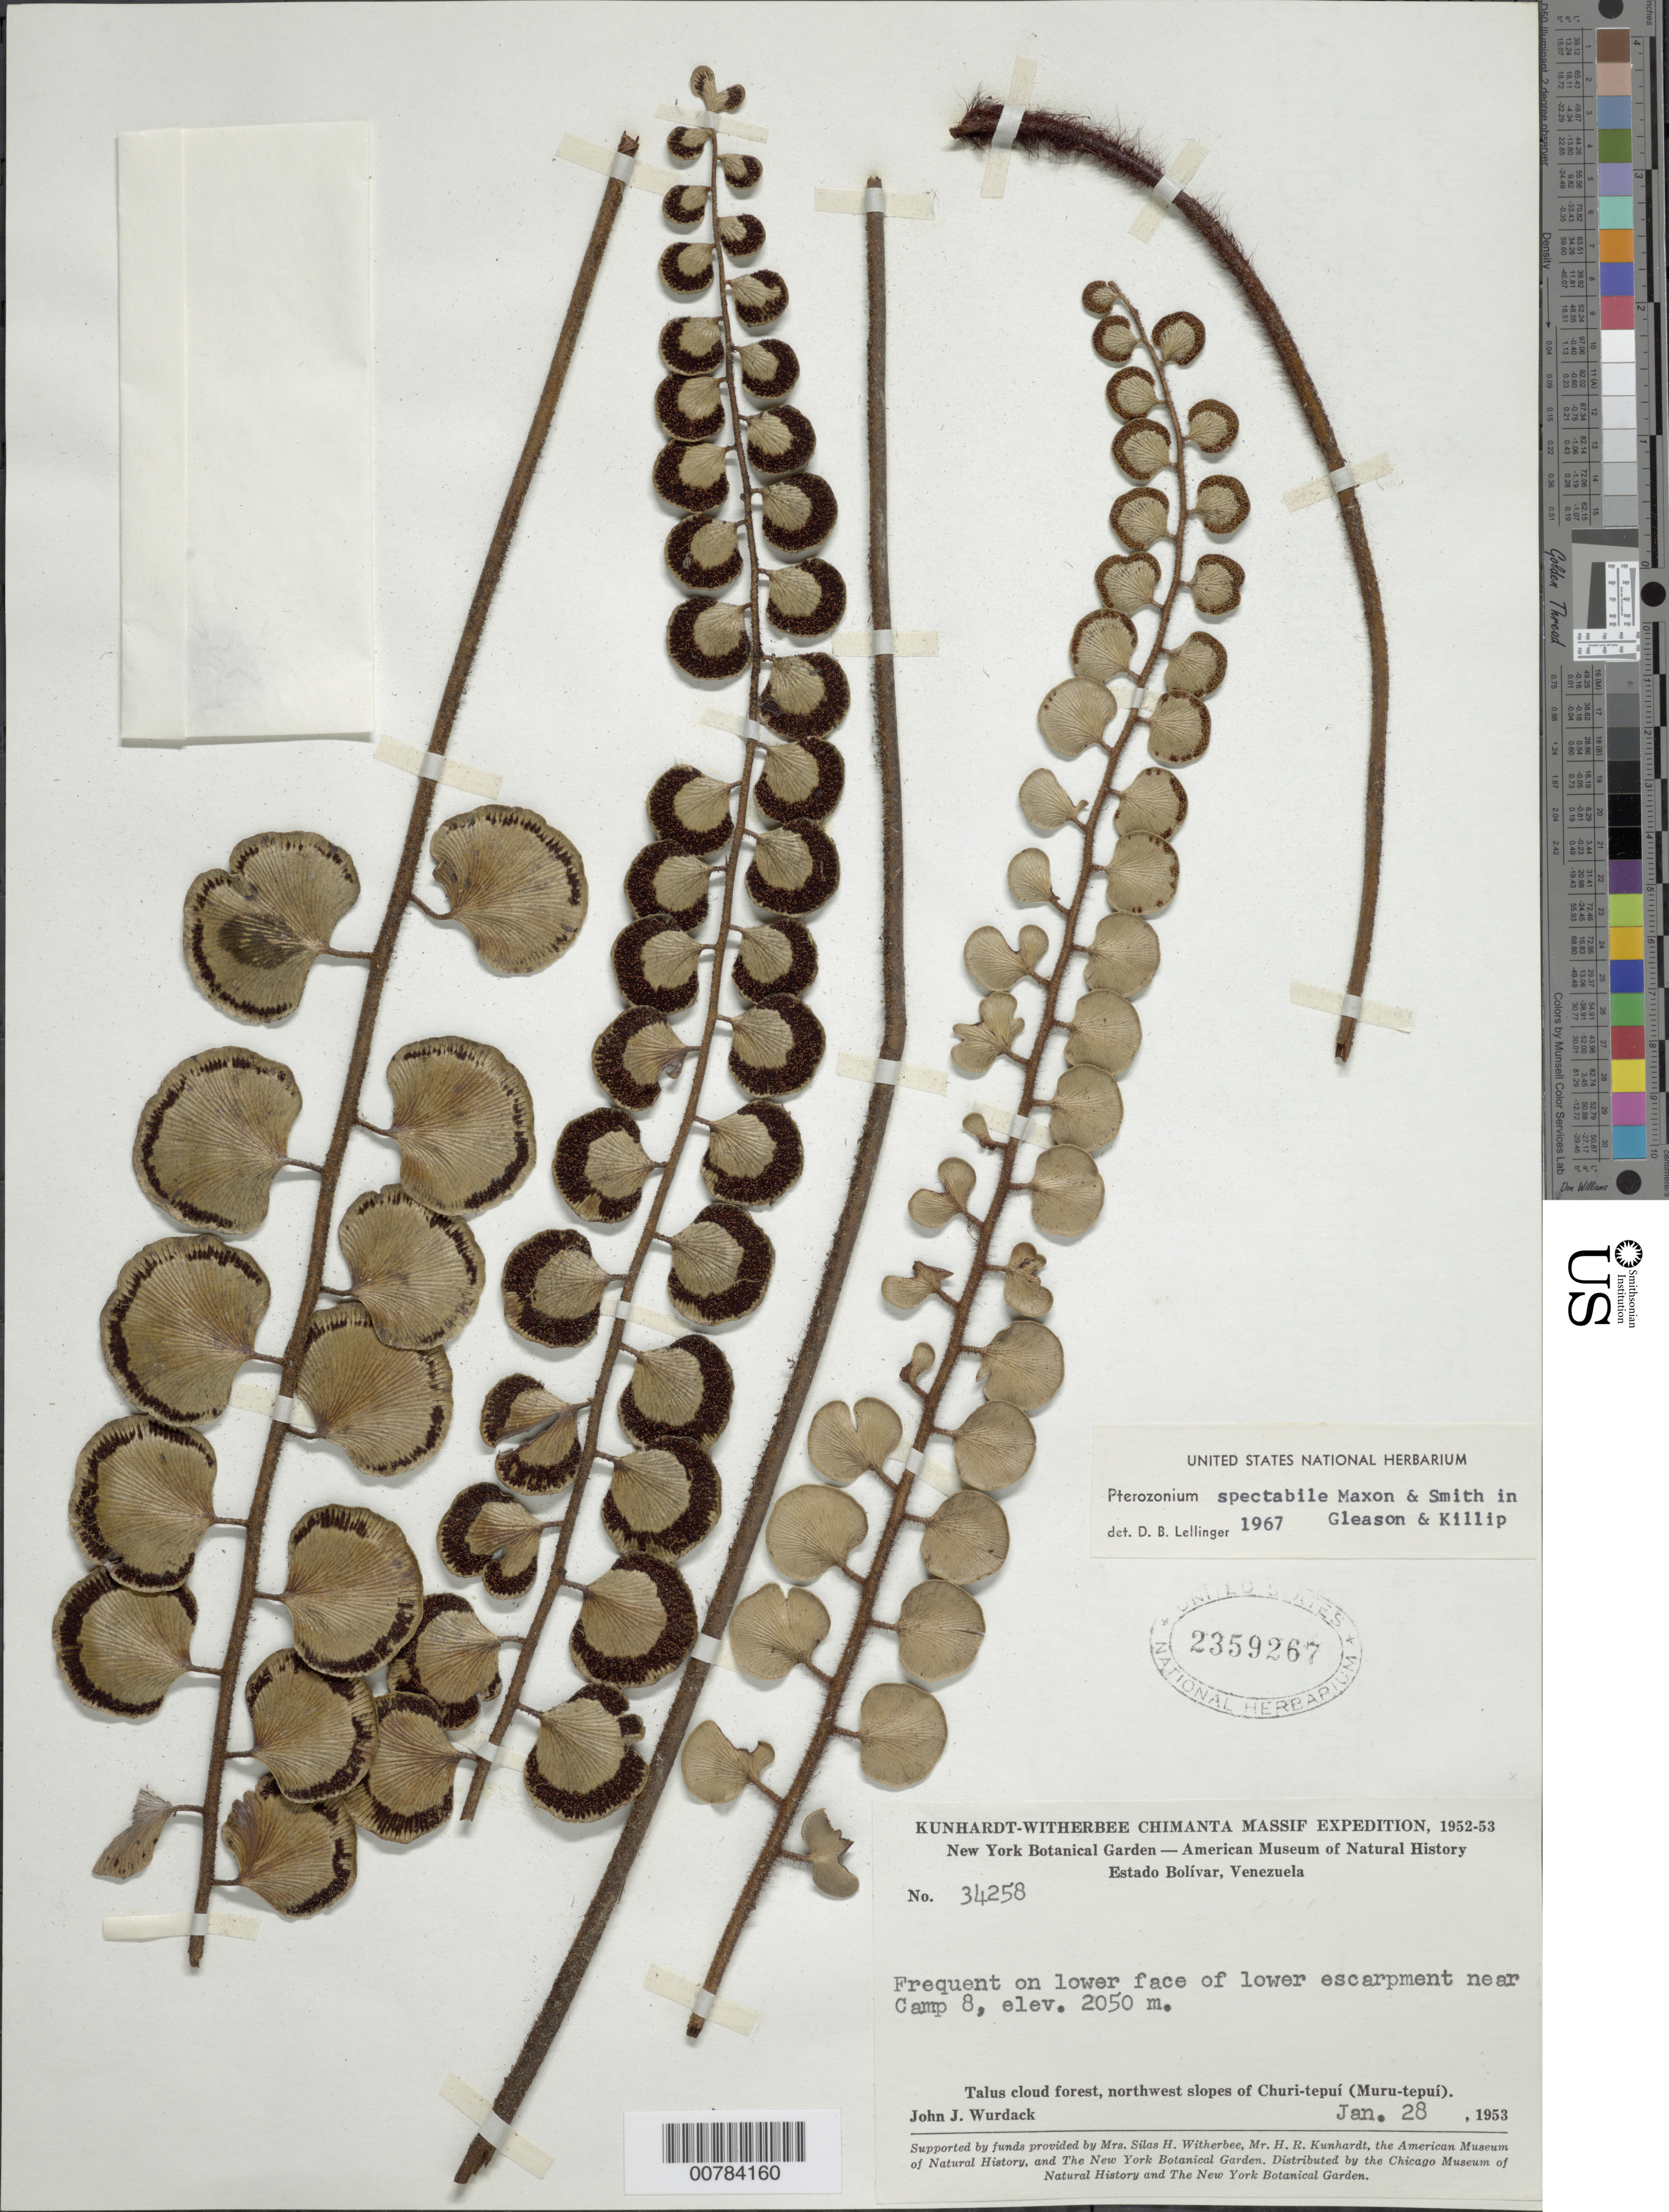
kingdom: Plantae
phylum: Tracheophyta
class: Polypodiopsida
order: Polypodiales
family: Pteridaceae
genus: Pterozonium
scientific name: Pterozonium spectabile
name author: Maxon & A.C. Sm.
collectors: J. J. Wurdack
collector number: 34258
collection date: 1953-01-28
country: Venezuela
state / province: Bolivar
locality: Chimanta Massif, frequent on lower face of lower escarpment near Camp 8, Talus cloud forest, northwest slopes of Churi-tepui (Muru-tepui).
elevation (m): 2050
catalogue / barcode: US 2359267